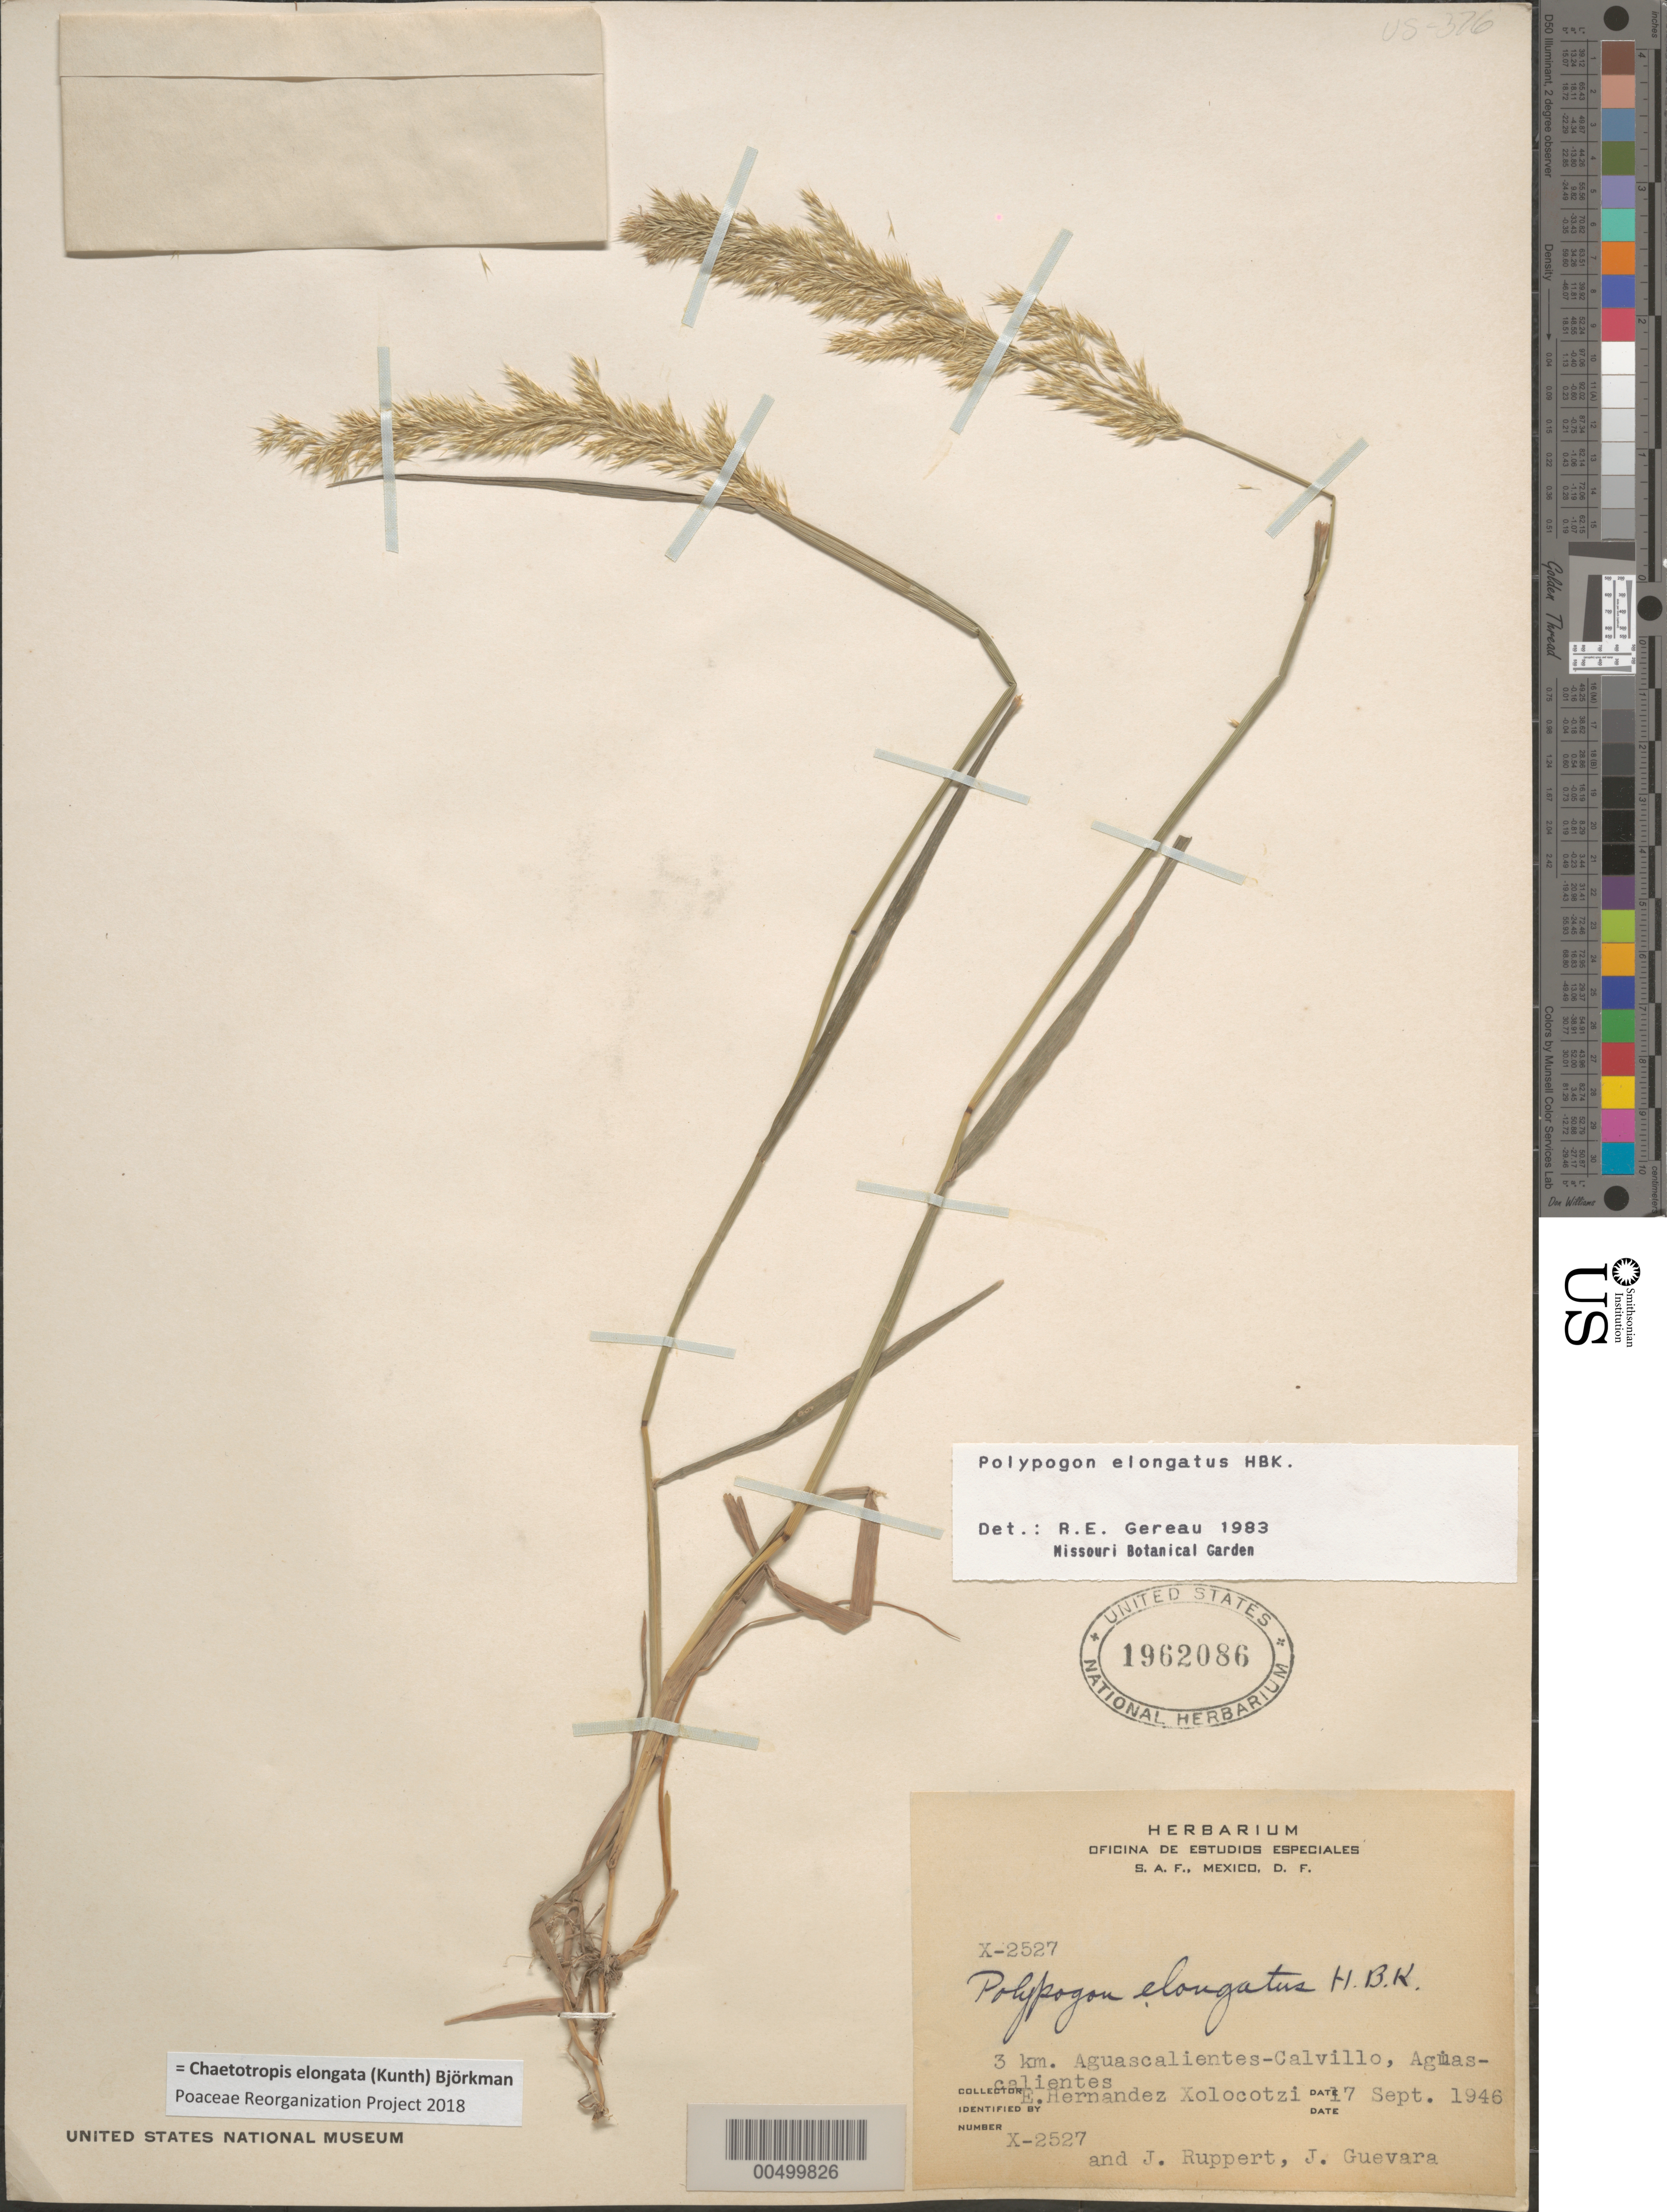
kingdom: Plantae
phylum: Tracheophyta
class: Liliopsida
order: Poales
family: Poaceae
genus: Chaetotropis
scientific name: Chaetotropis elongata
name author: (Kunth) Björkman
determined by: Poaceae Reorganization Project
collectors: E. I. Hernández-X., J. Ruppert & J. Guevara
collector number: X-2527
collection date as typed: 17 Sep 1946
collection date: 1946-09-17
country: Mexico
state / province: Aguascalientes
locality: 3 km Aguascalientes-Calvillo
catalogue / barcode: US 1962086